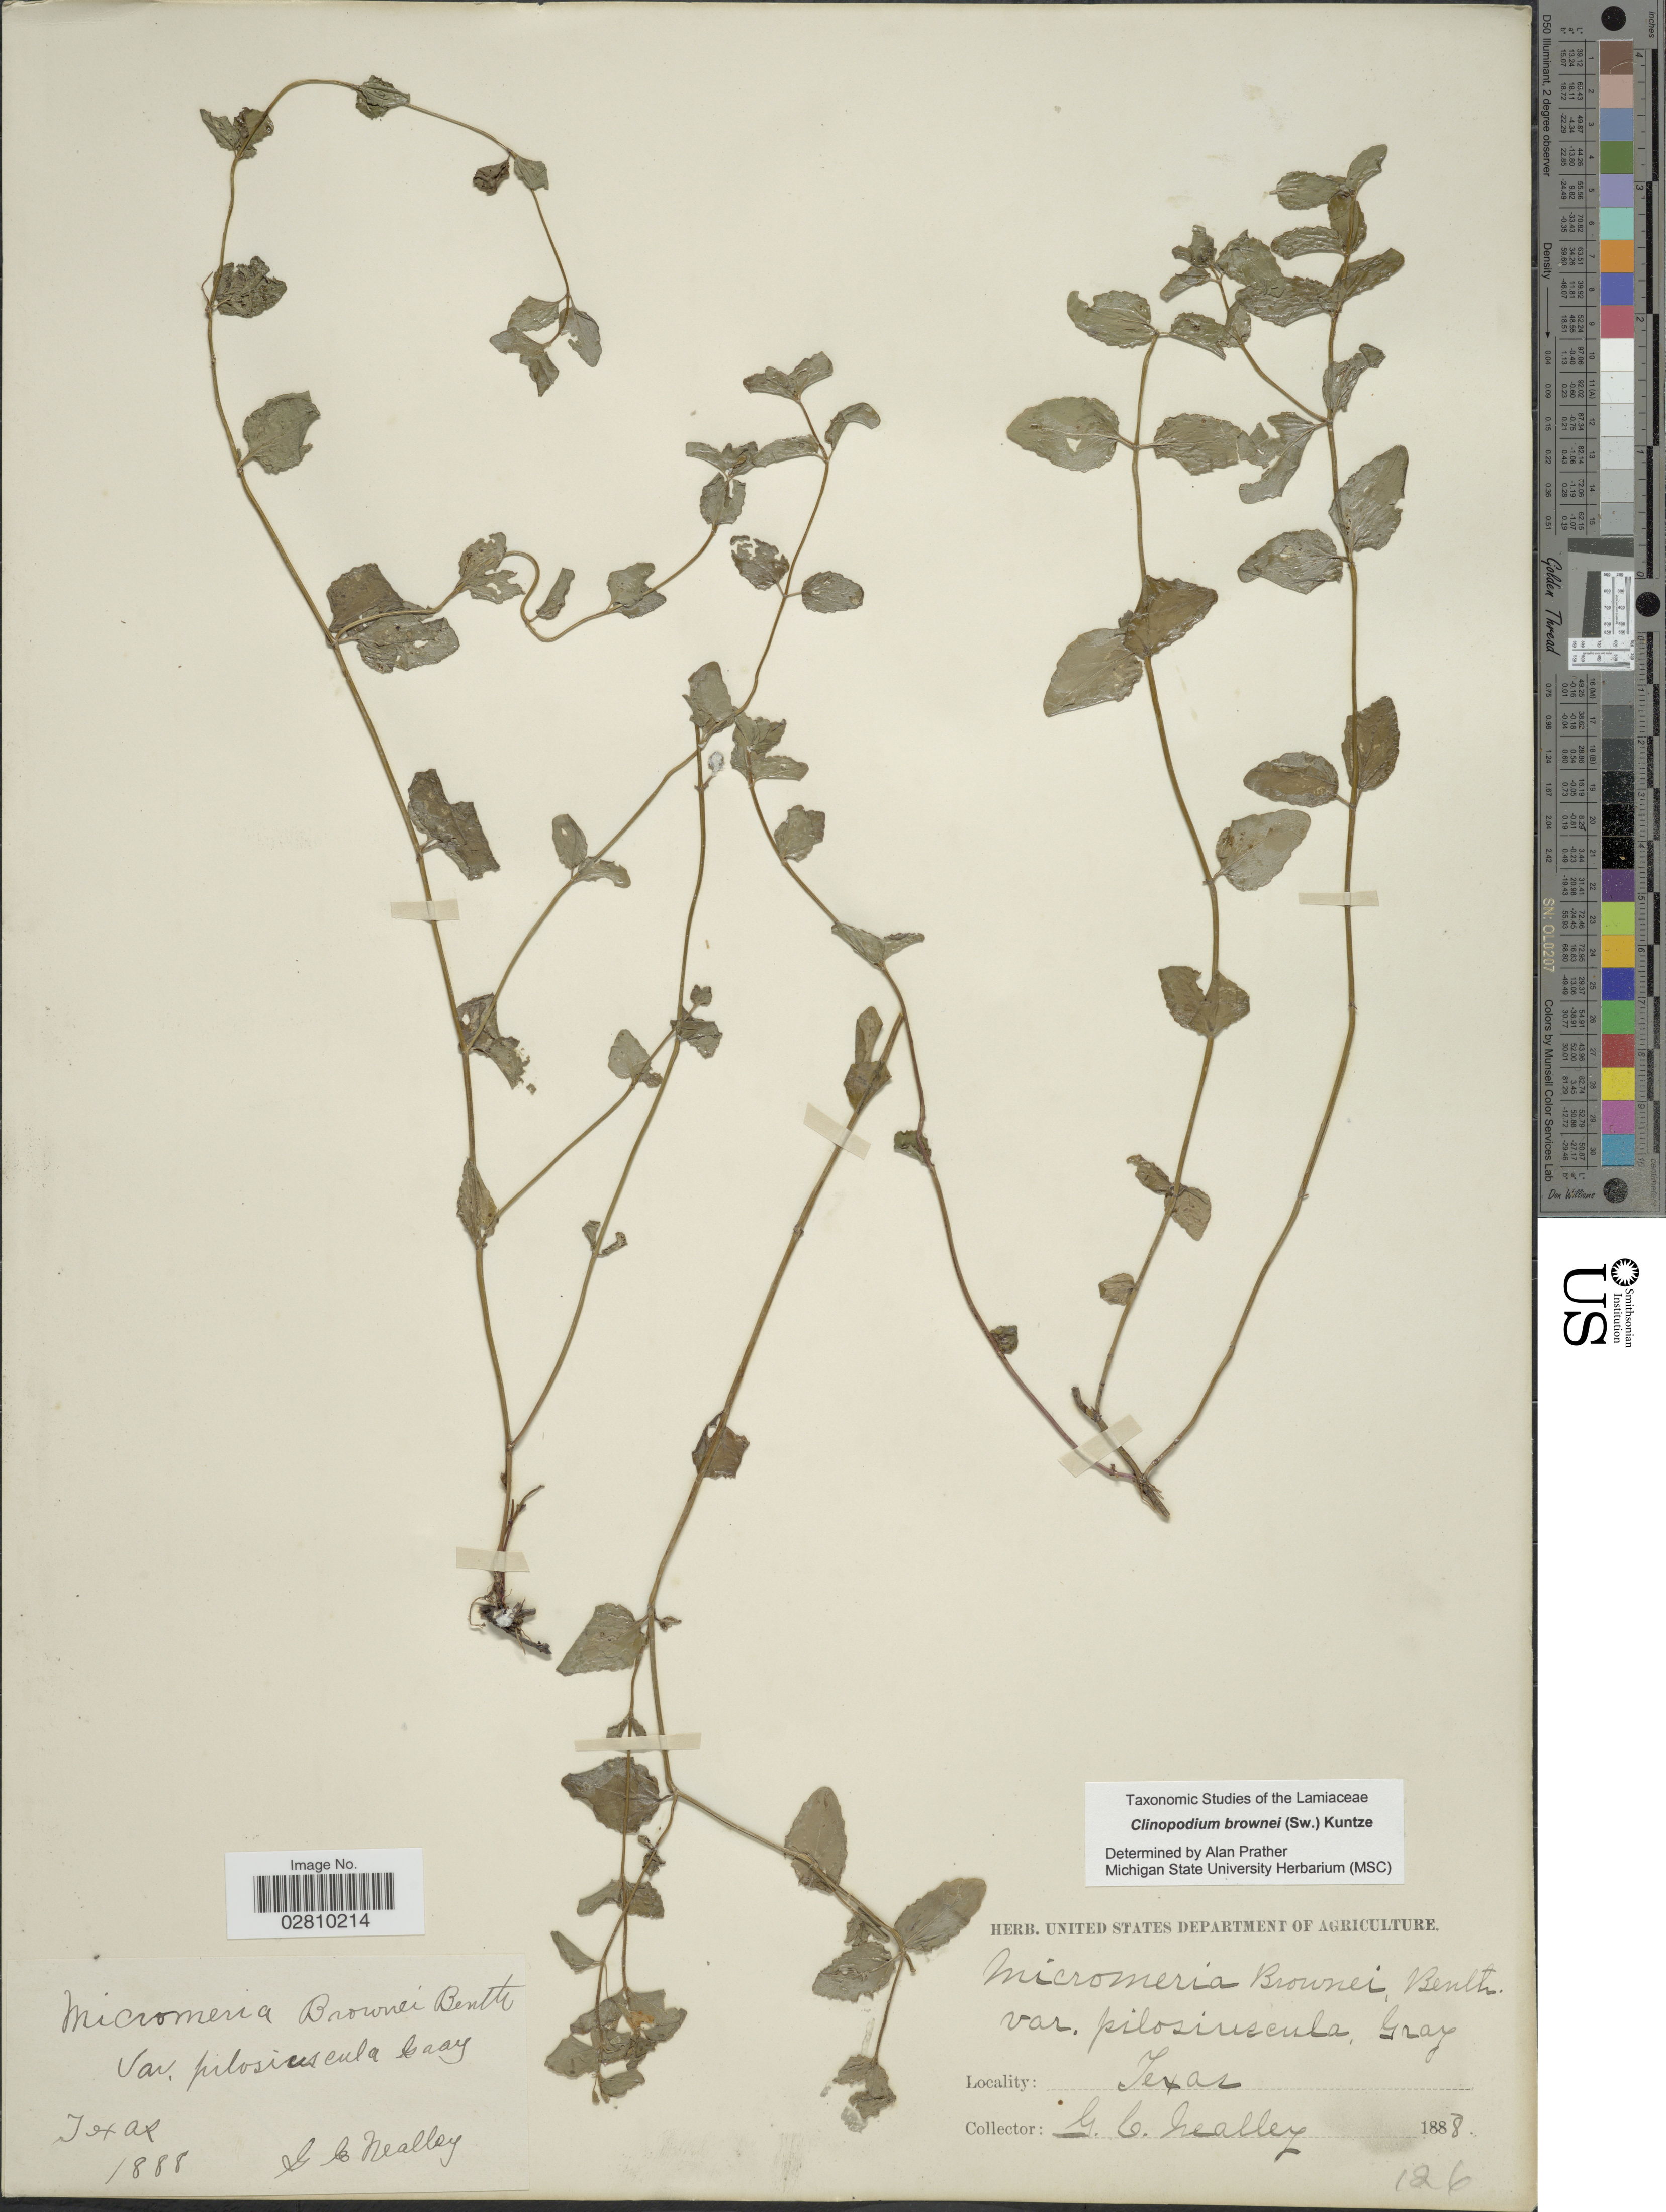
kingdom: Plantae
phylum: Tracheophyta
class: Magnoliopsida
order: Lamiales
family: Lamiaceae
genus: Clinopodium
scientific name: Clinopodium brownei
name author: (Sw.) Kuntze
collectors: G. C. Nealley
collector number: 126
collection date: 1888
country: United States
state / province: Texas